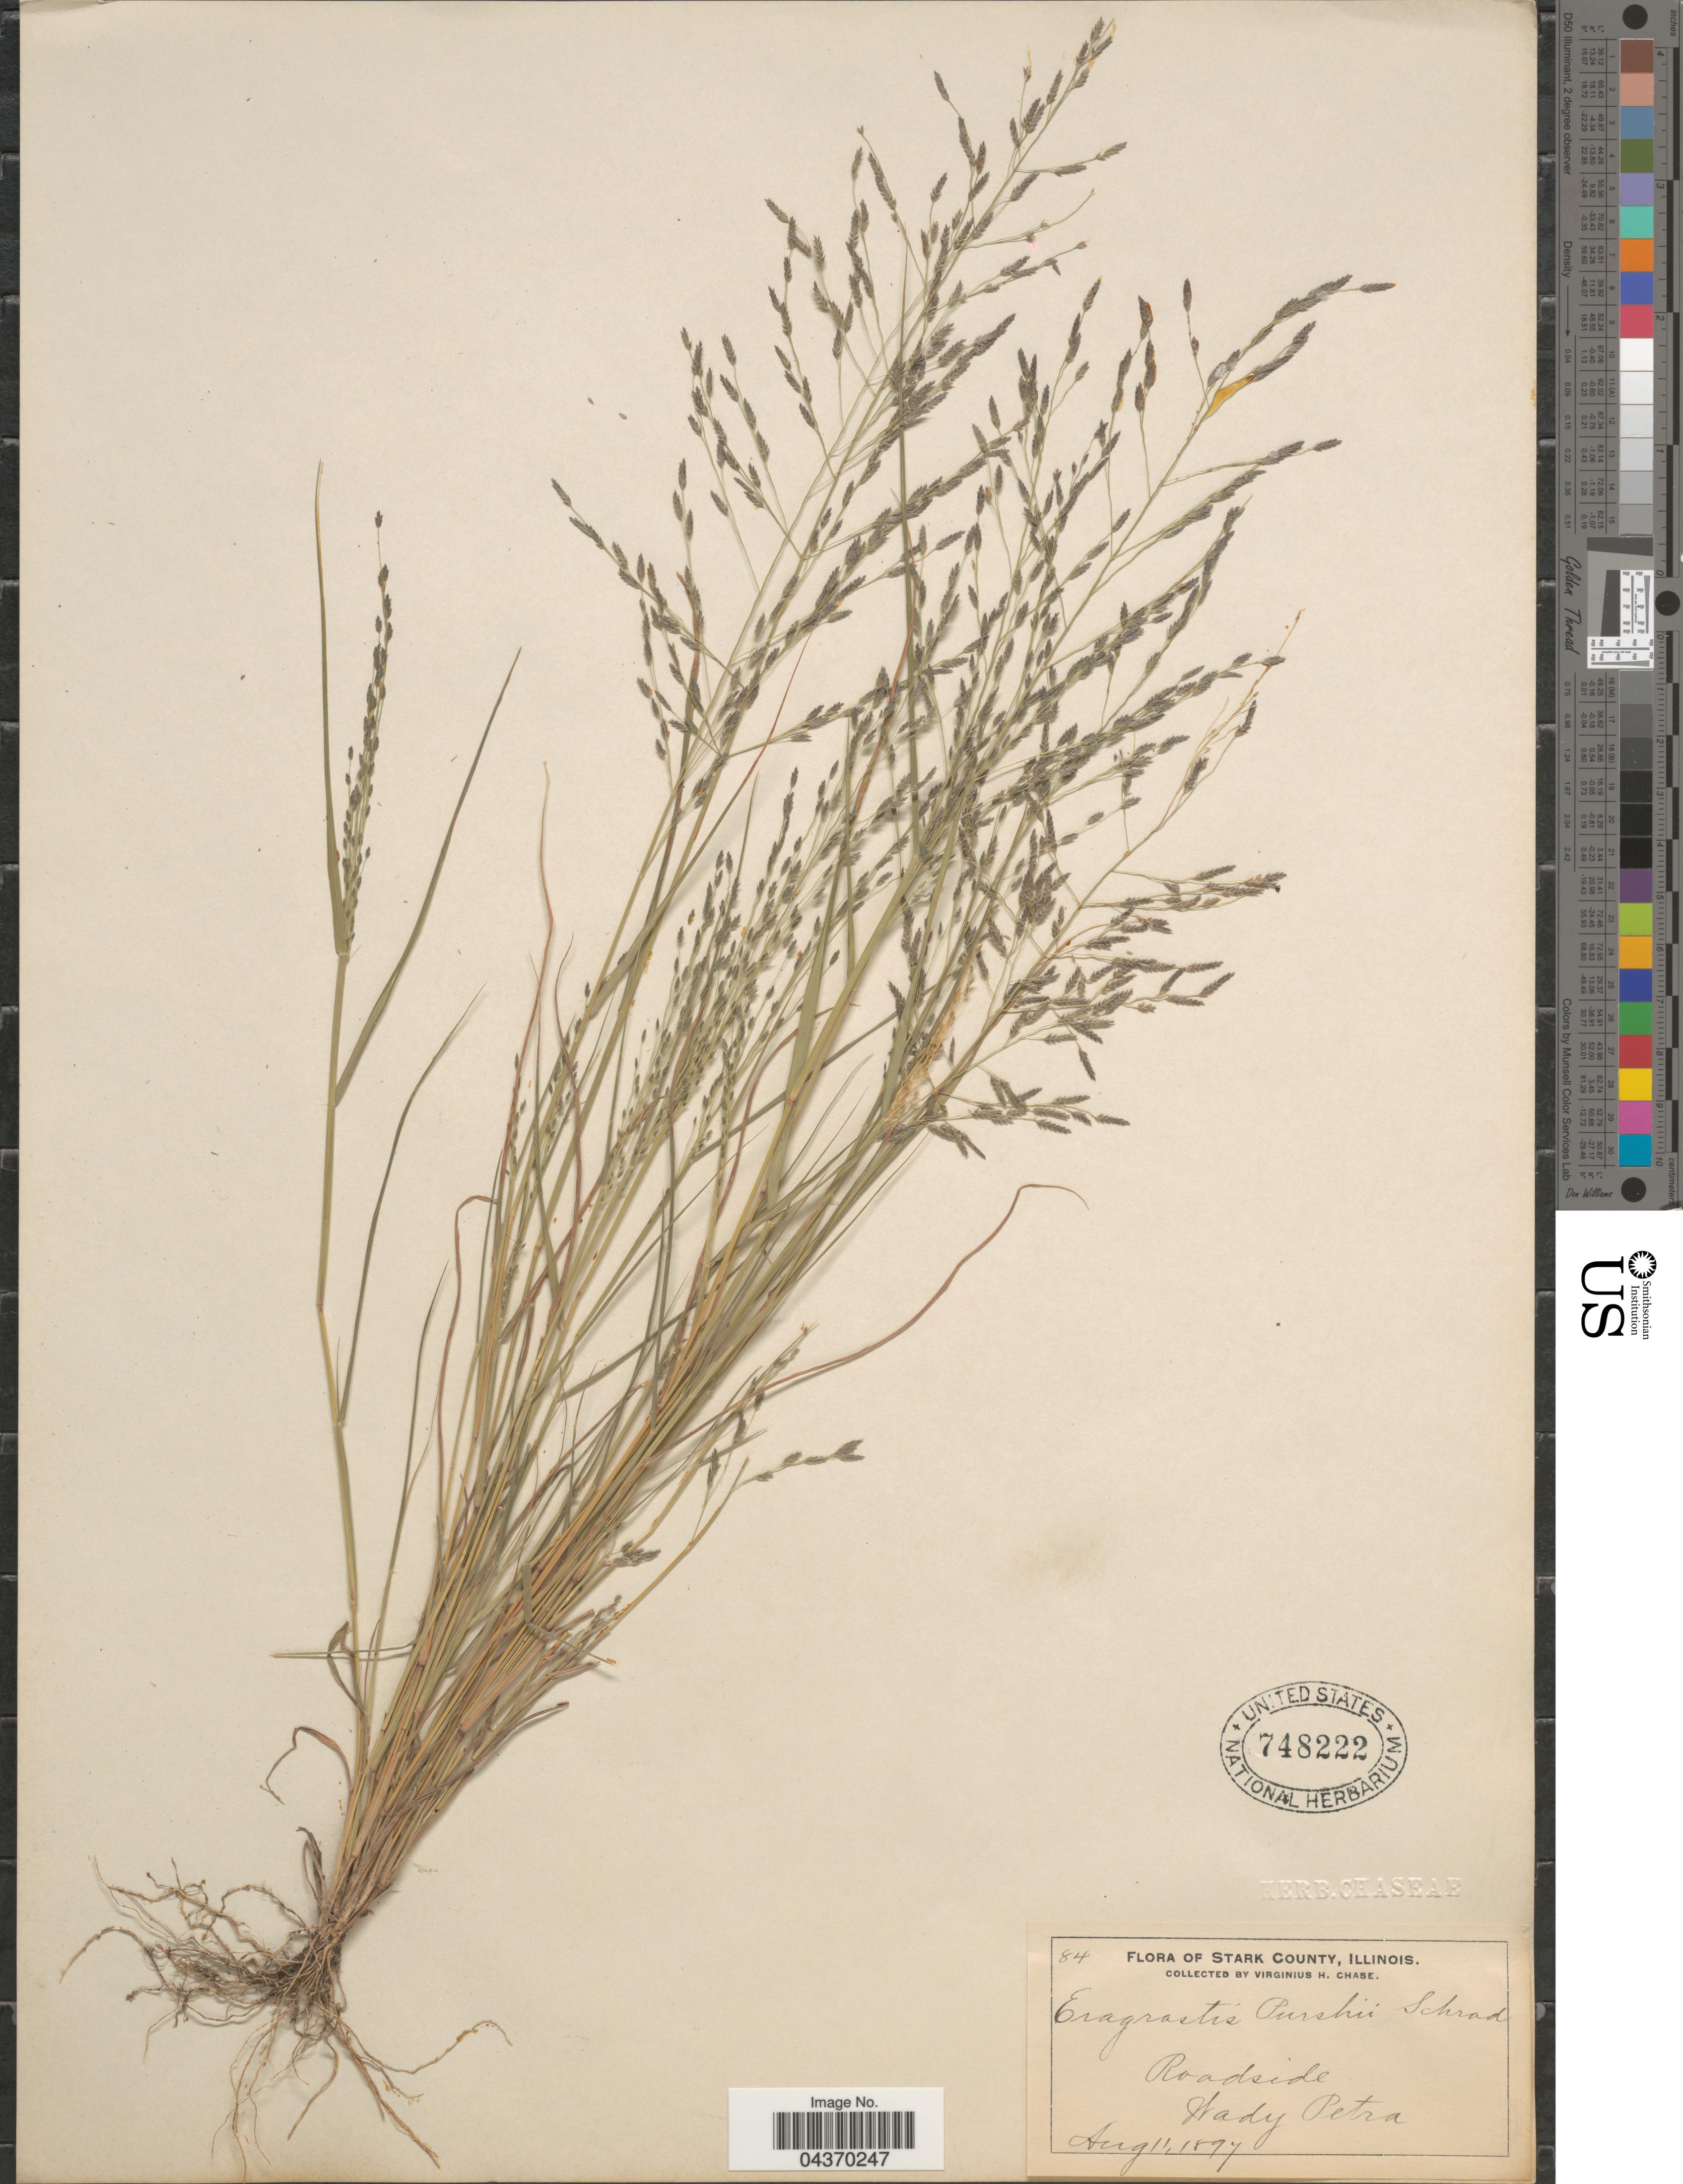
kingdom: Plantae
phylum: Tracheophyta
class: Liliopsida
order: Poales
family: Poaceae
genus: Eragrostis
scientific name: Eragrostis pectinacea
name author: (Michx.) Nees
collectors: V. H. Chase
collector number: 84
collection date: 1897-08-11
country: United States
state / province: Illinois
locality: Strak County. Wady Petra.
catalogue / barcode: US 748222